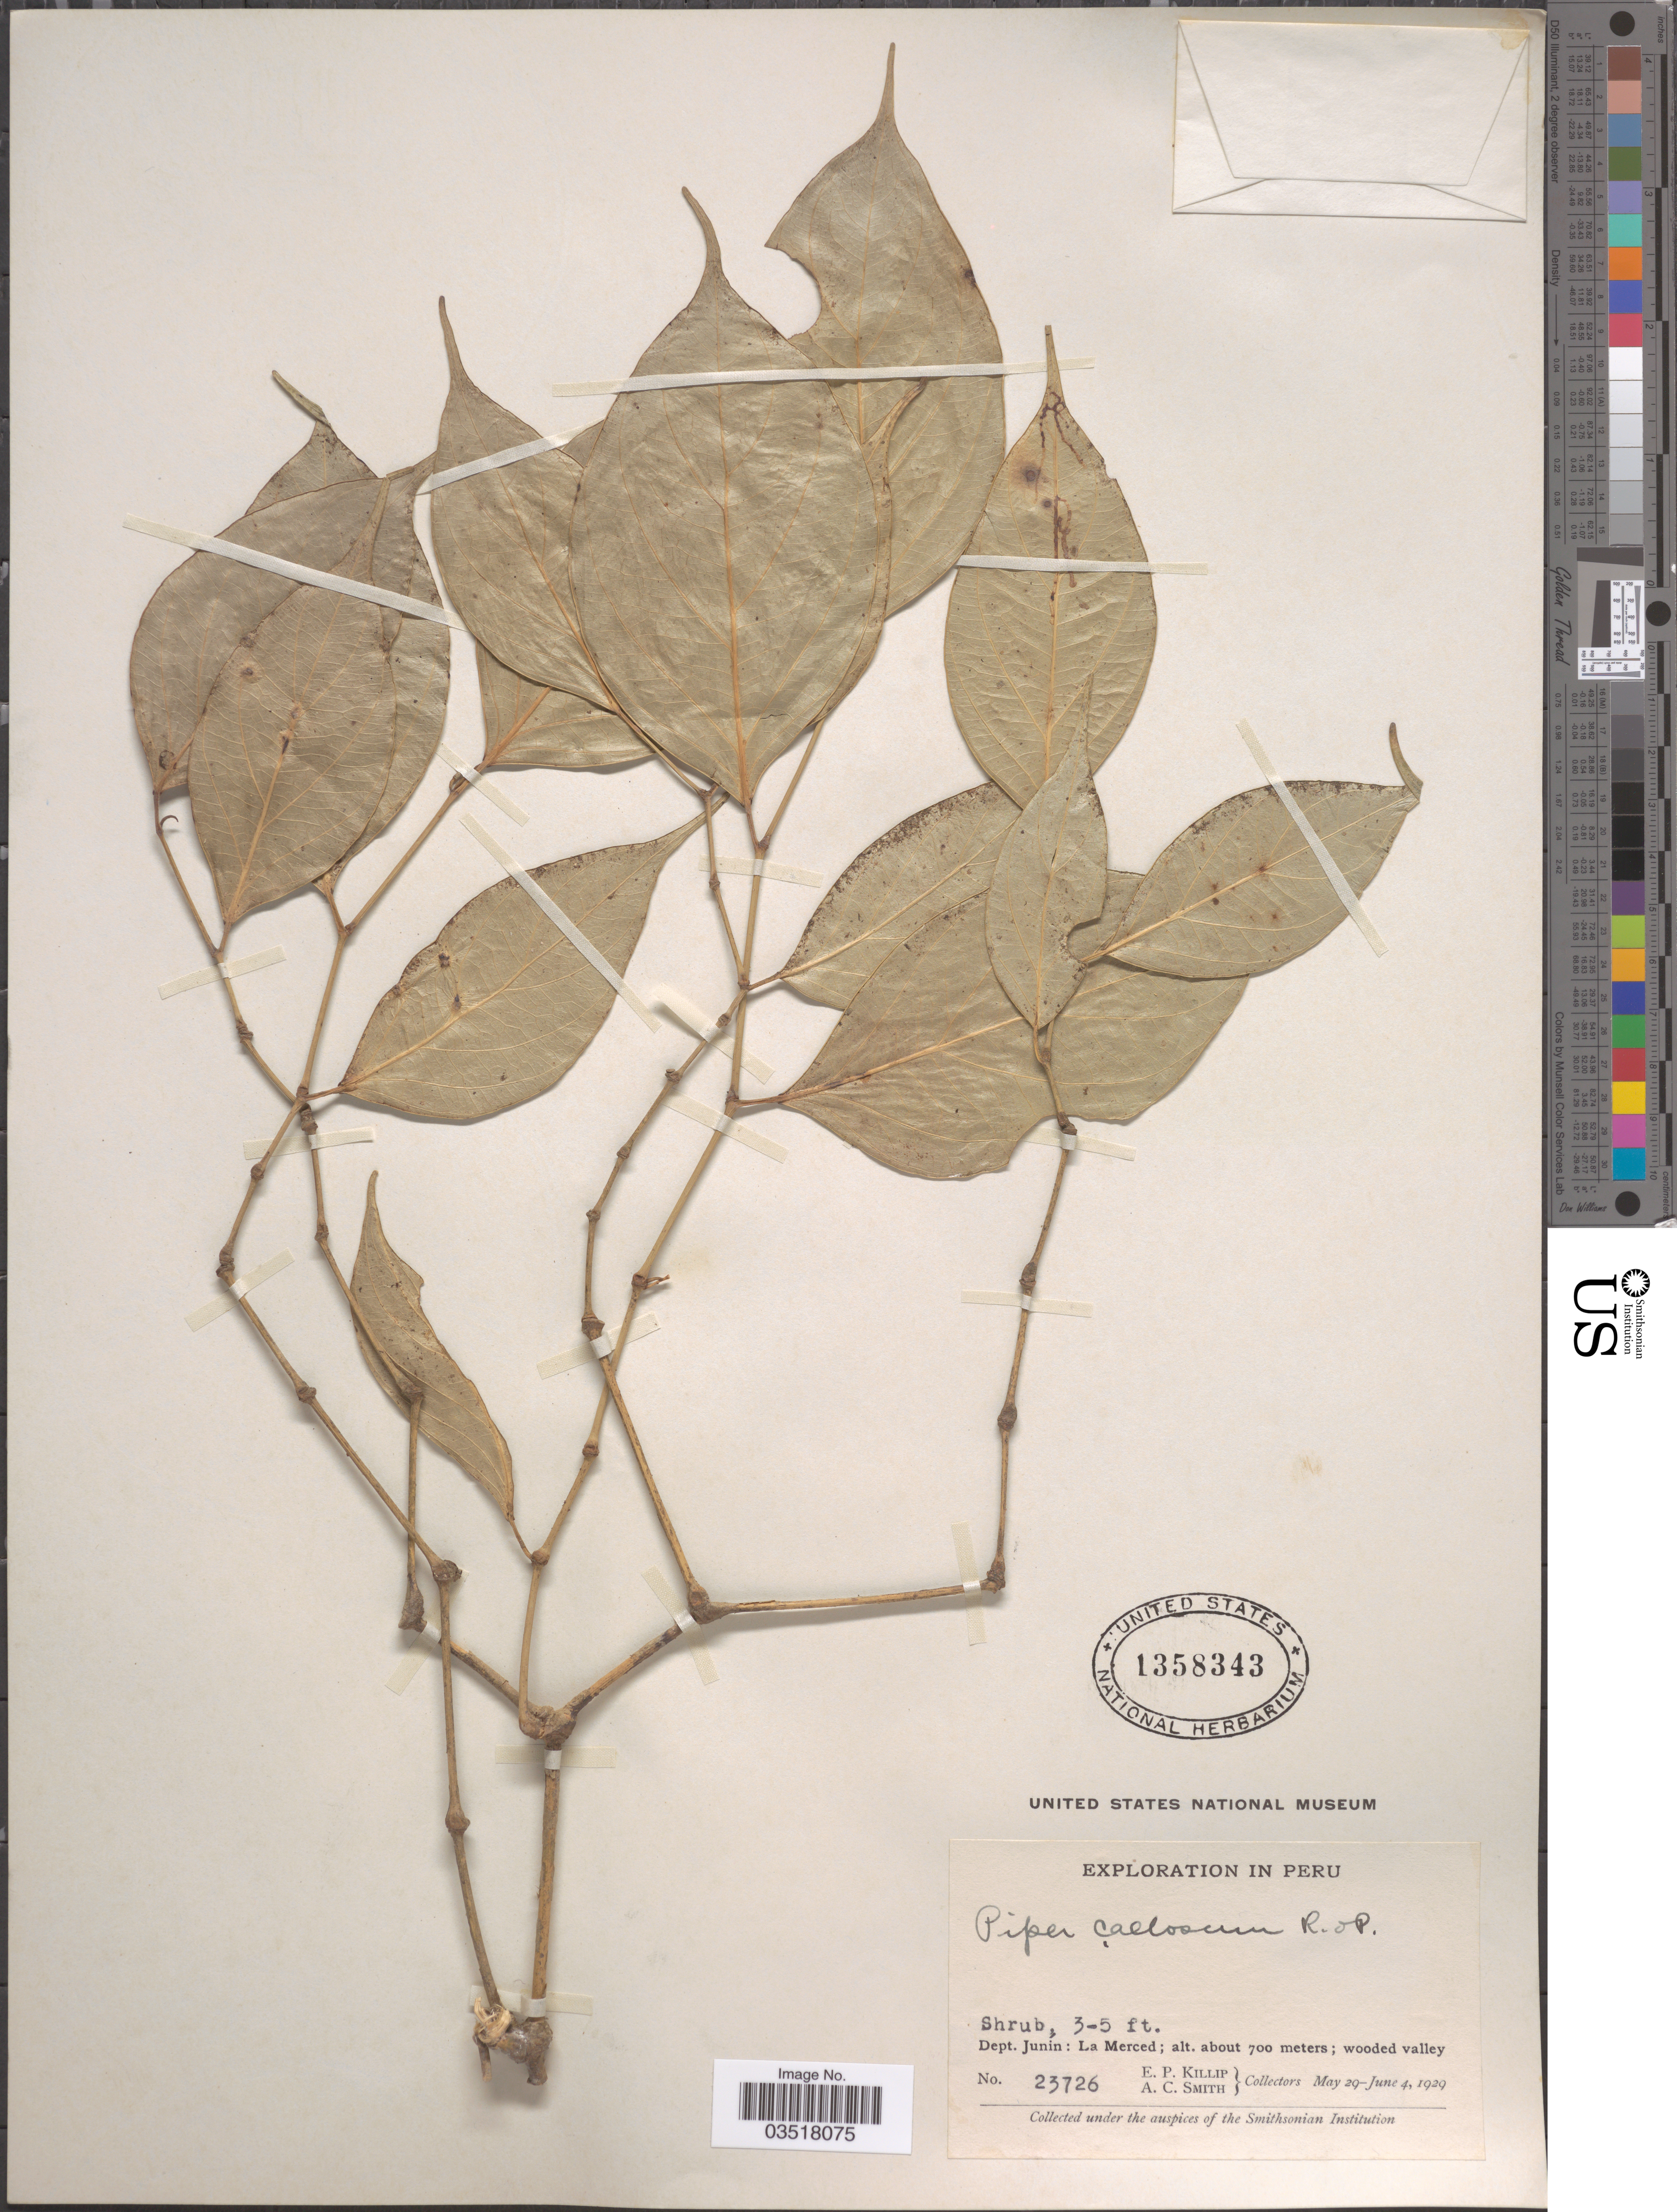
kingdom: Plantae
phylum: Tracheophyta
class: Magnoliopsida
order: Piperales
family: Piperaceae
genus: Piper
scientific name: Piper callosum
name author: Ruiz & Pav.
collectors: E. P. Killip & A. C. Smith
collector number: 23726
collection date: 1929-05-29/1929-06-04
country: Peru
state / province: Junín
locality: Dept. Junín: La Merced.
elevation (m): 700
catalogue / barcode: US 1358343